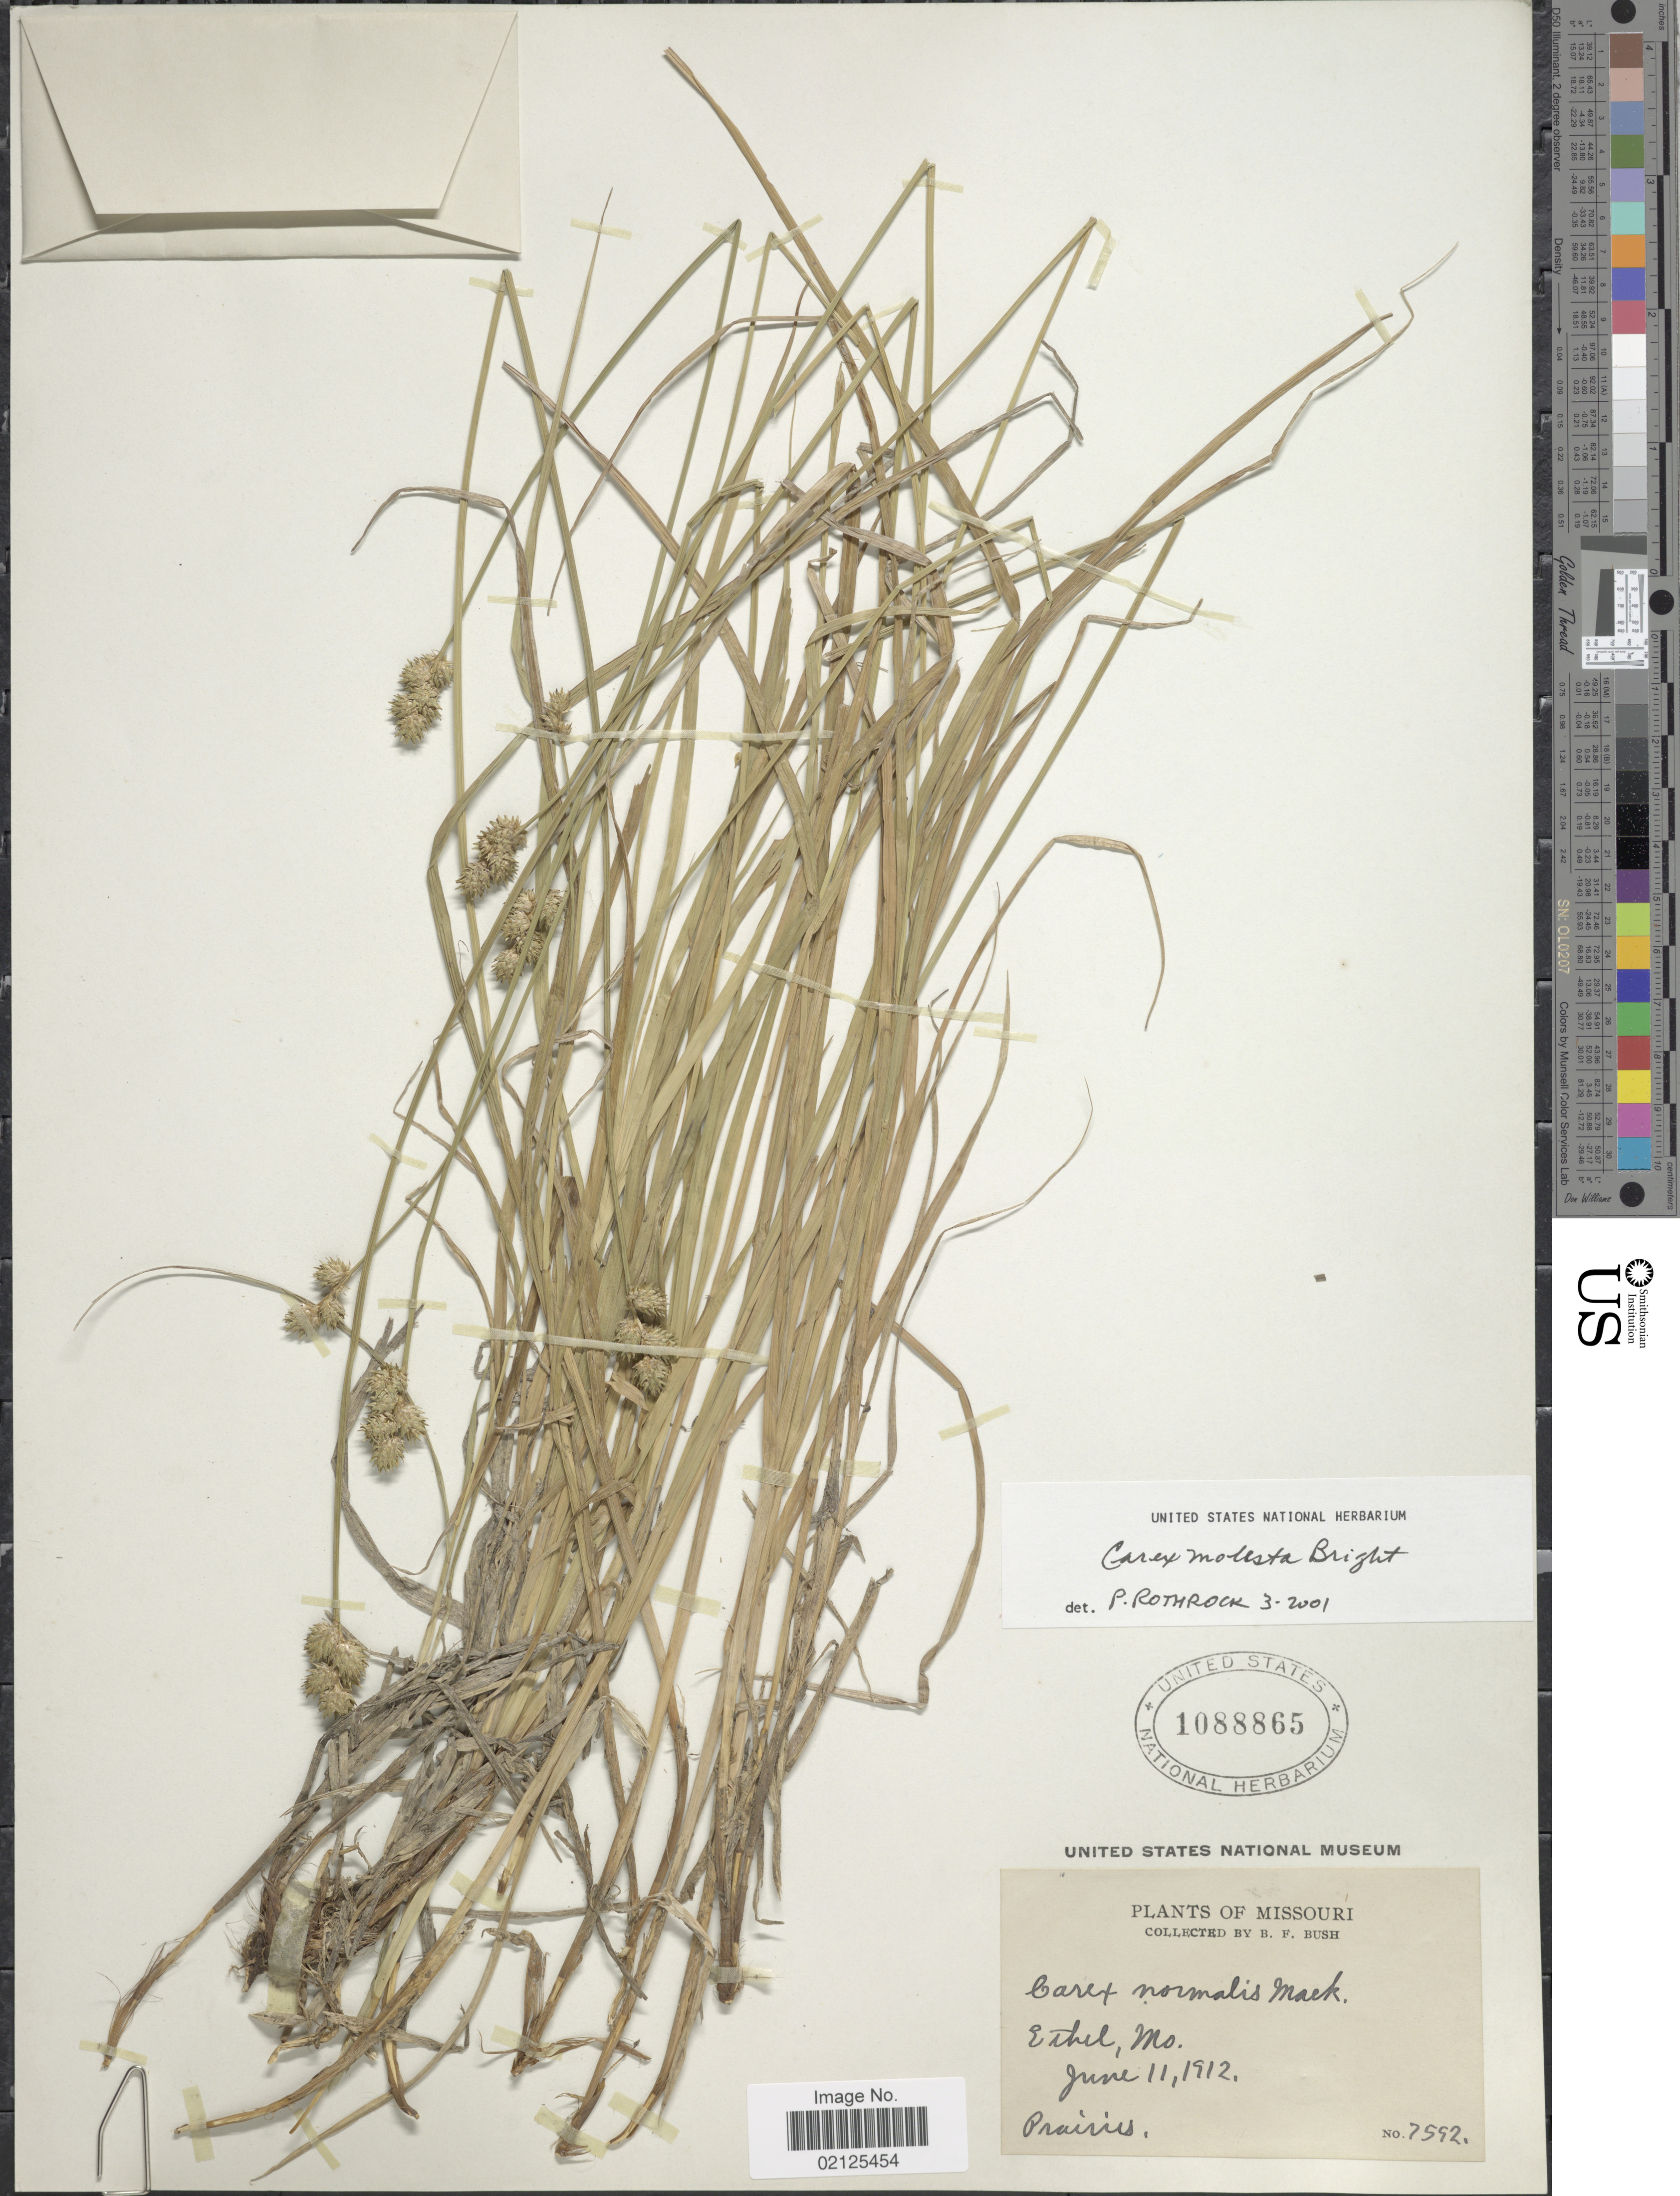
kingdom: Plantae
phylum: Tracheophyta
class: Liliopsida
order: Poales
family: Cyperaceae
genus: Carex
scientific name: Carex molesta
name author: Mack.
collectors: B. F. Bush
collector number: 7592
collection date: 1912-06-11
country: United States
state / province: Missouri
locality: Ethel, Prairies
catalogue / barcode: US 1088865